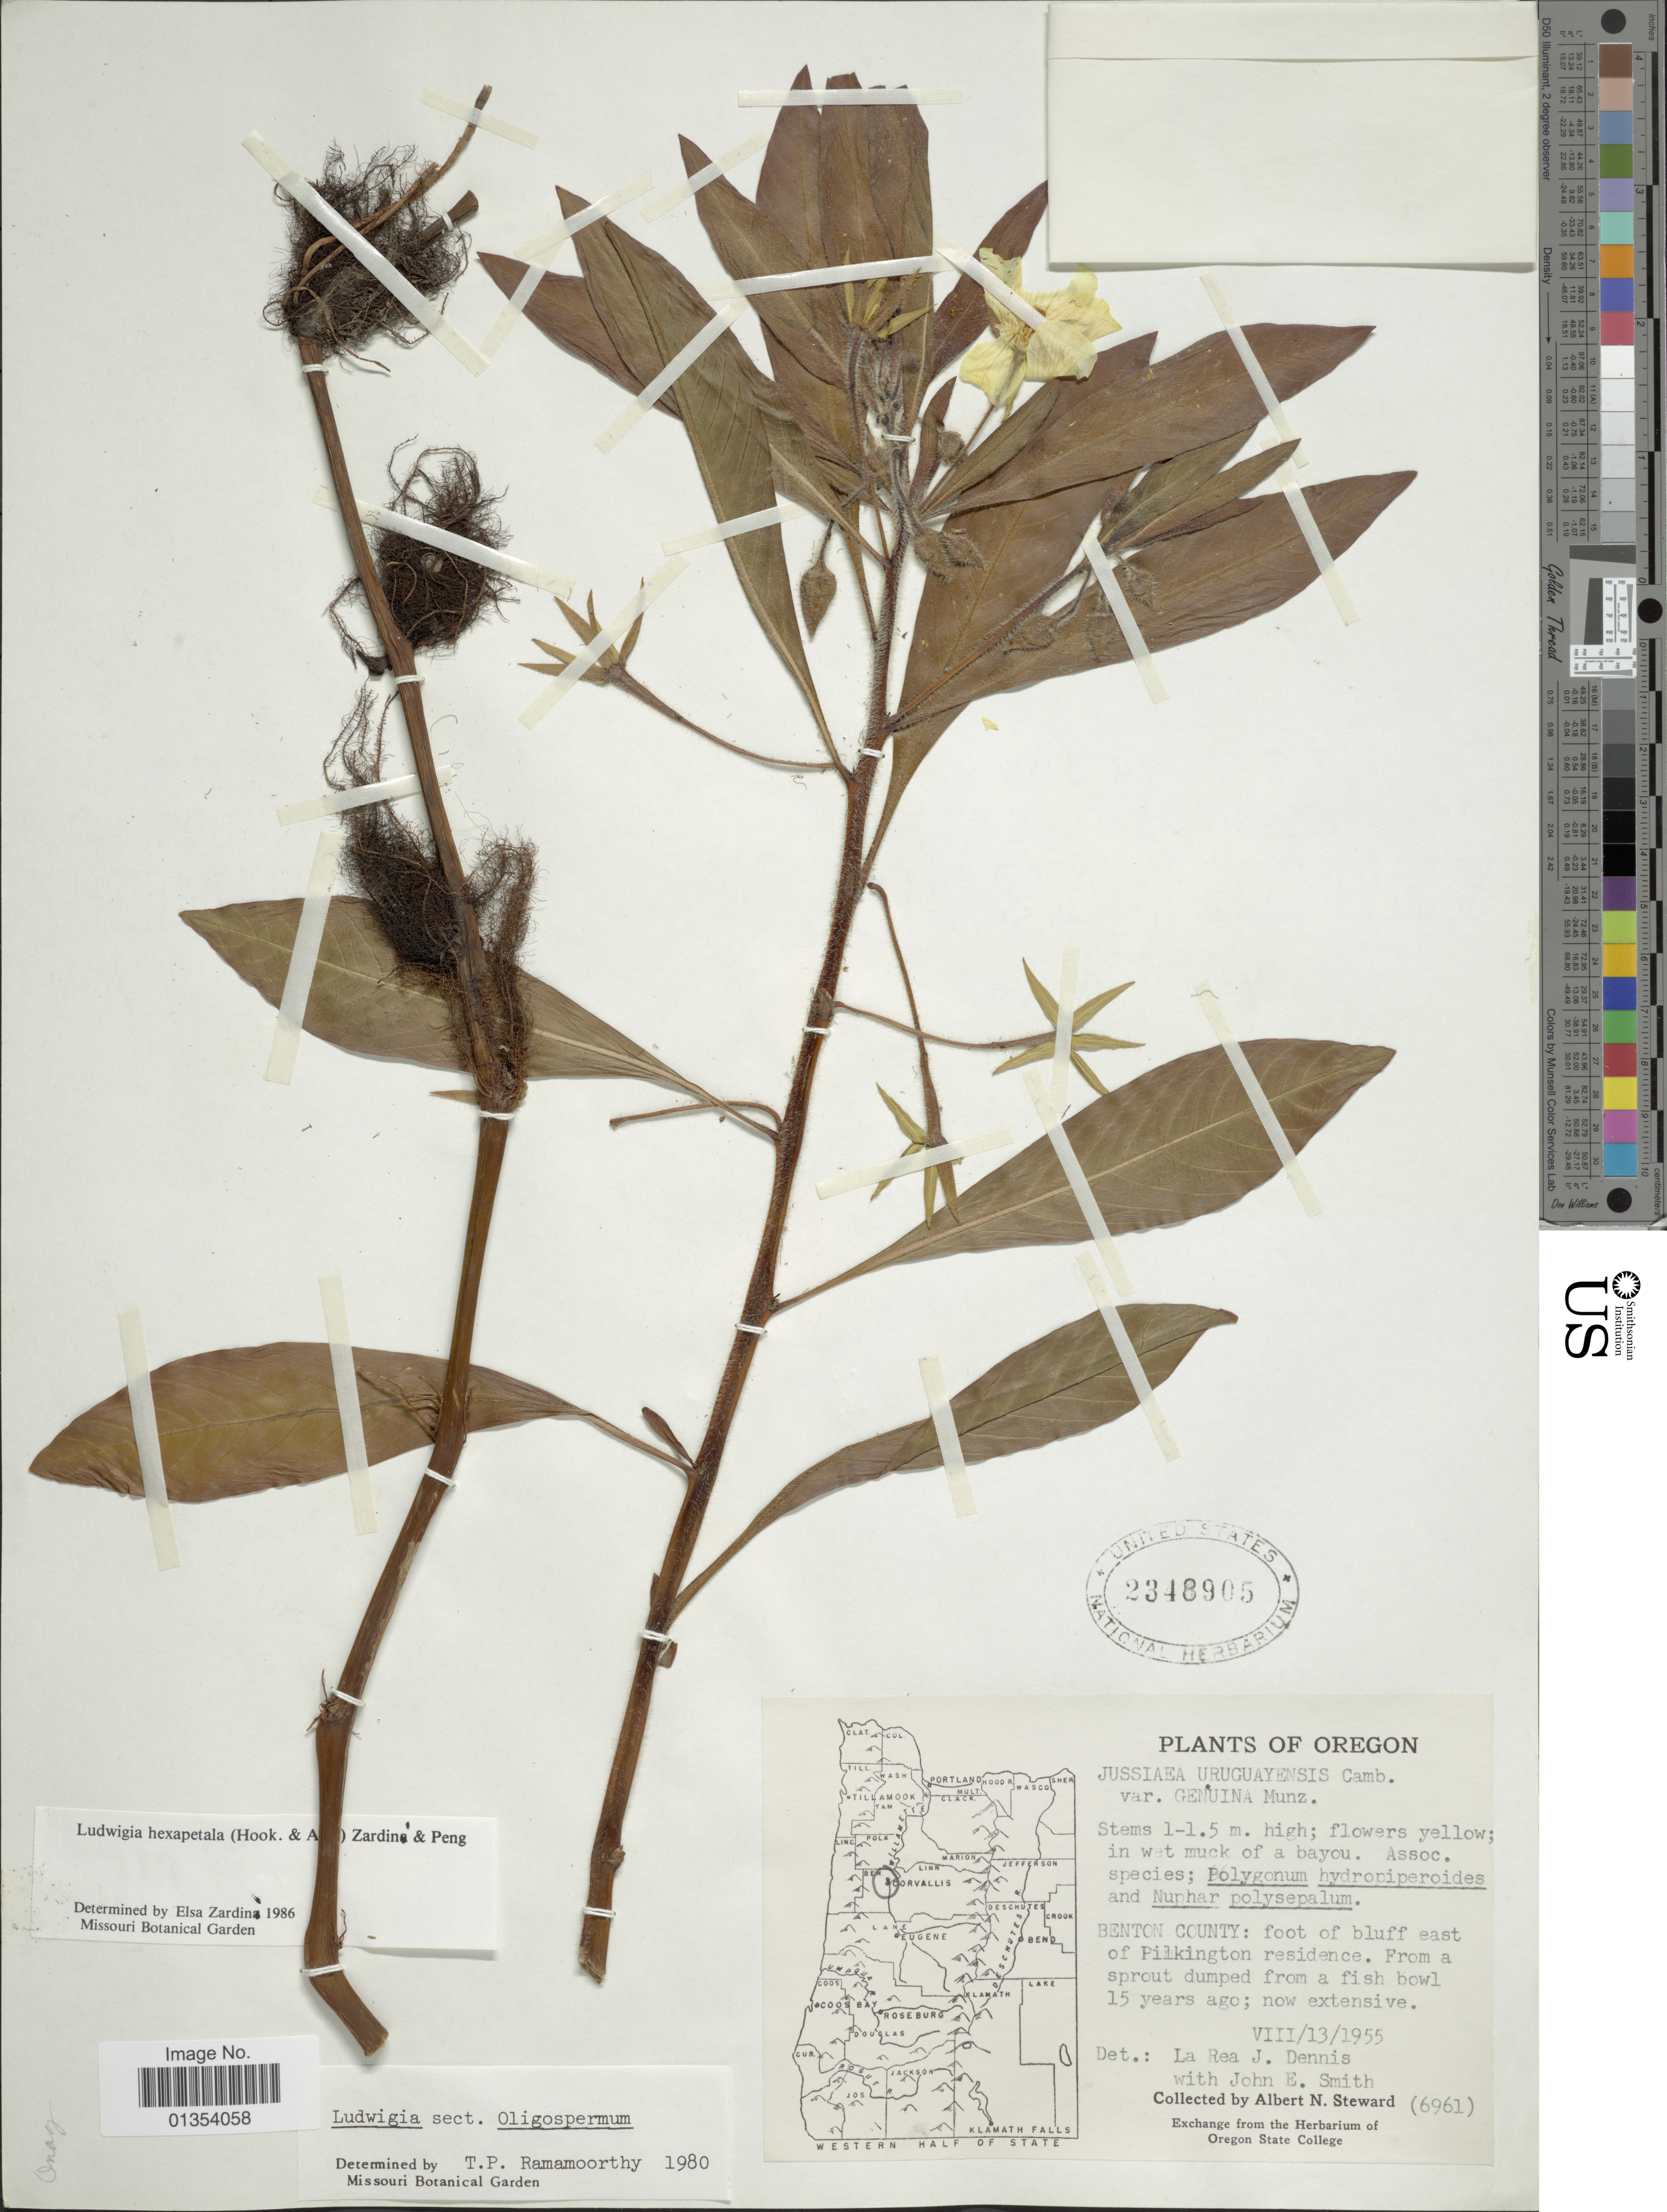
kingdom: Plantae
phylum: Tracheophyta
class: Magnoliopsida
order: Myrtales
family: Onagraceae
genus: Ludwigia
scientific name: Ludwigia hexapetala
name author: (Hook. & Arn.) Zardini et al.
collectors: A. N. Steward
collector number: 6961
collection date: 1955-08-13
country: United States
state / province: Oregon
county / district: Benton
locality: Benton County: foot of bluff east of Pilkington residence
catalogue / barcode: US 2348905